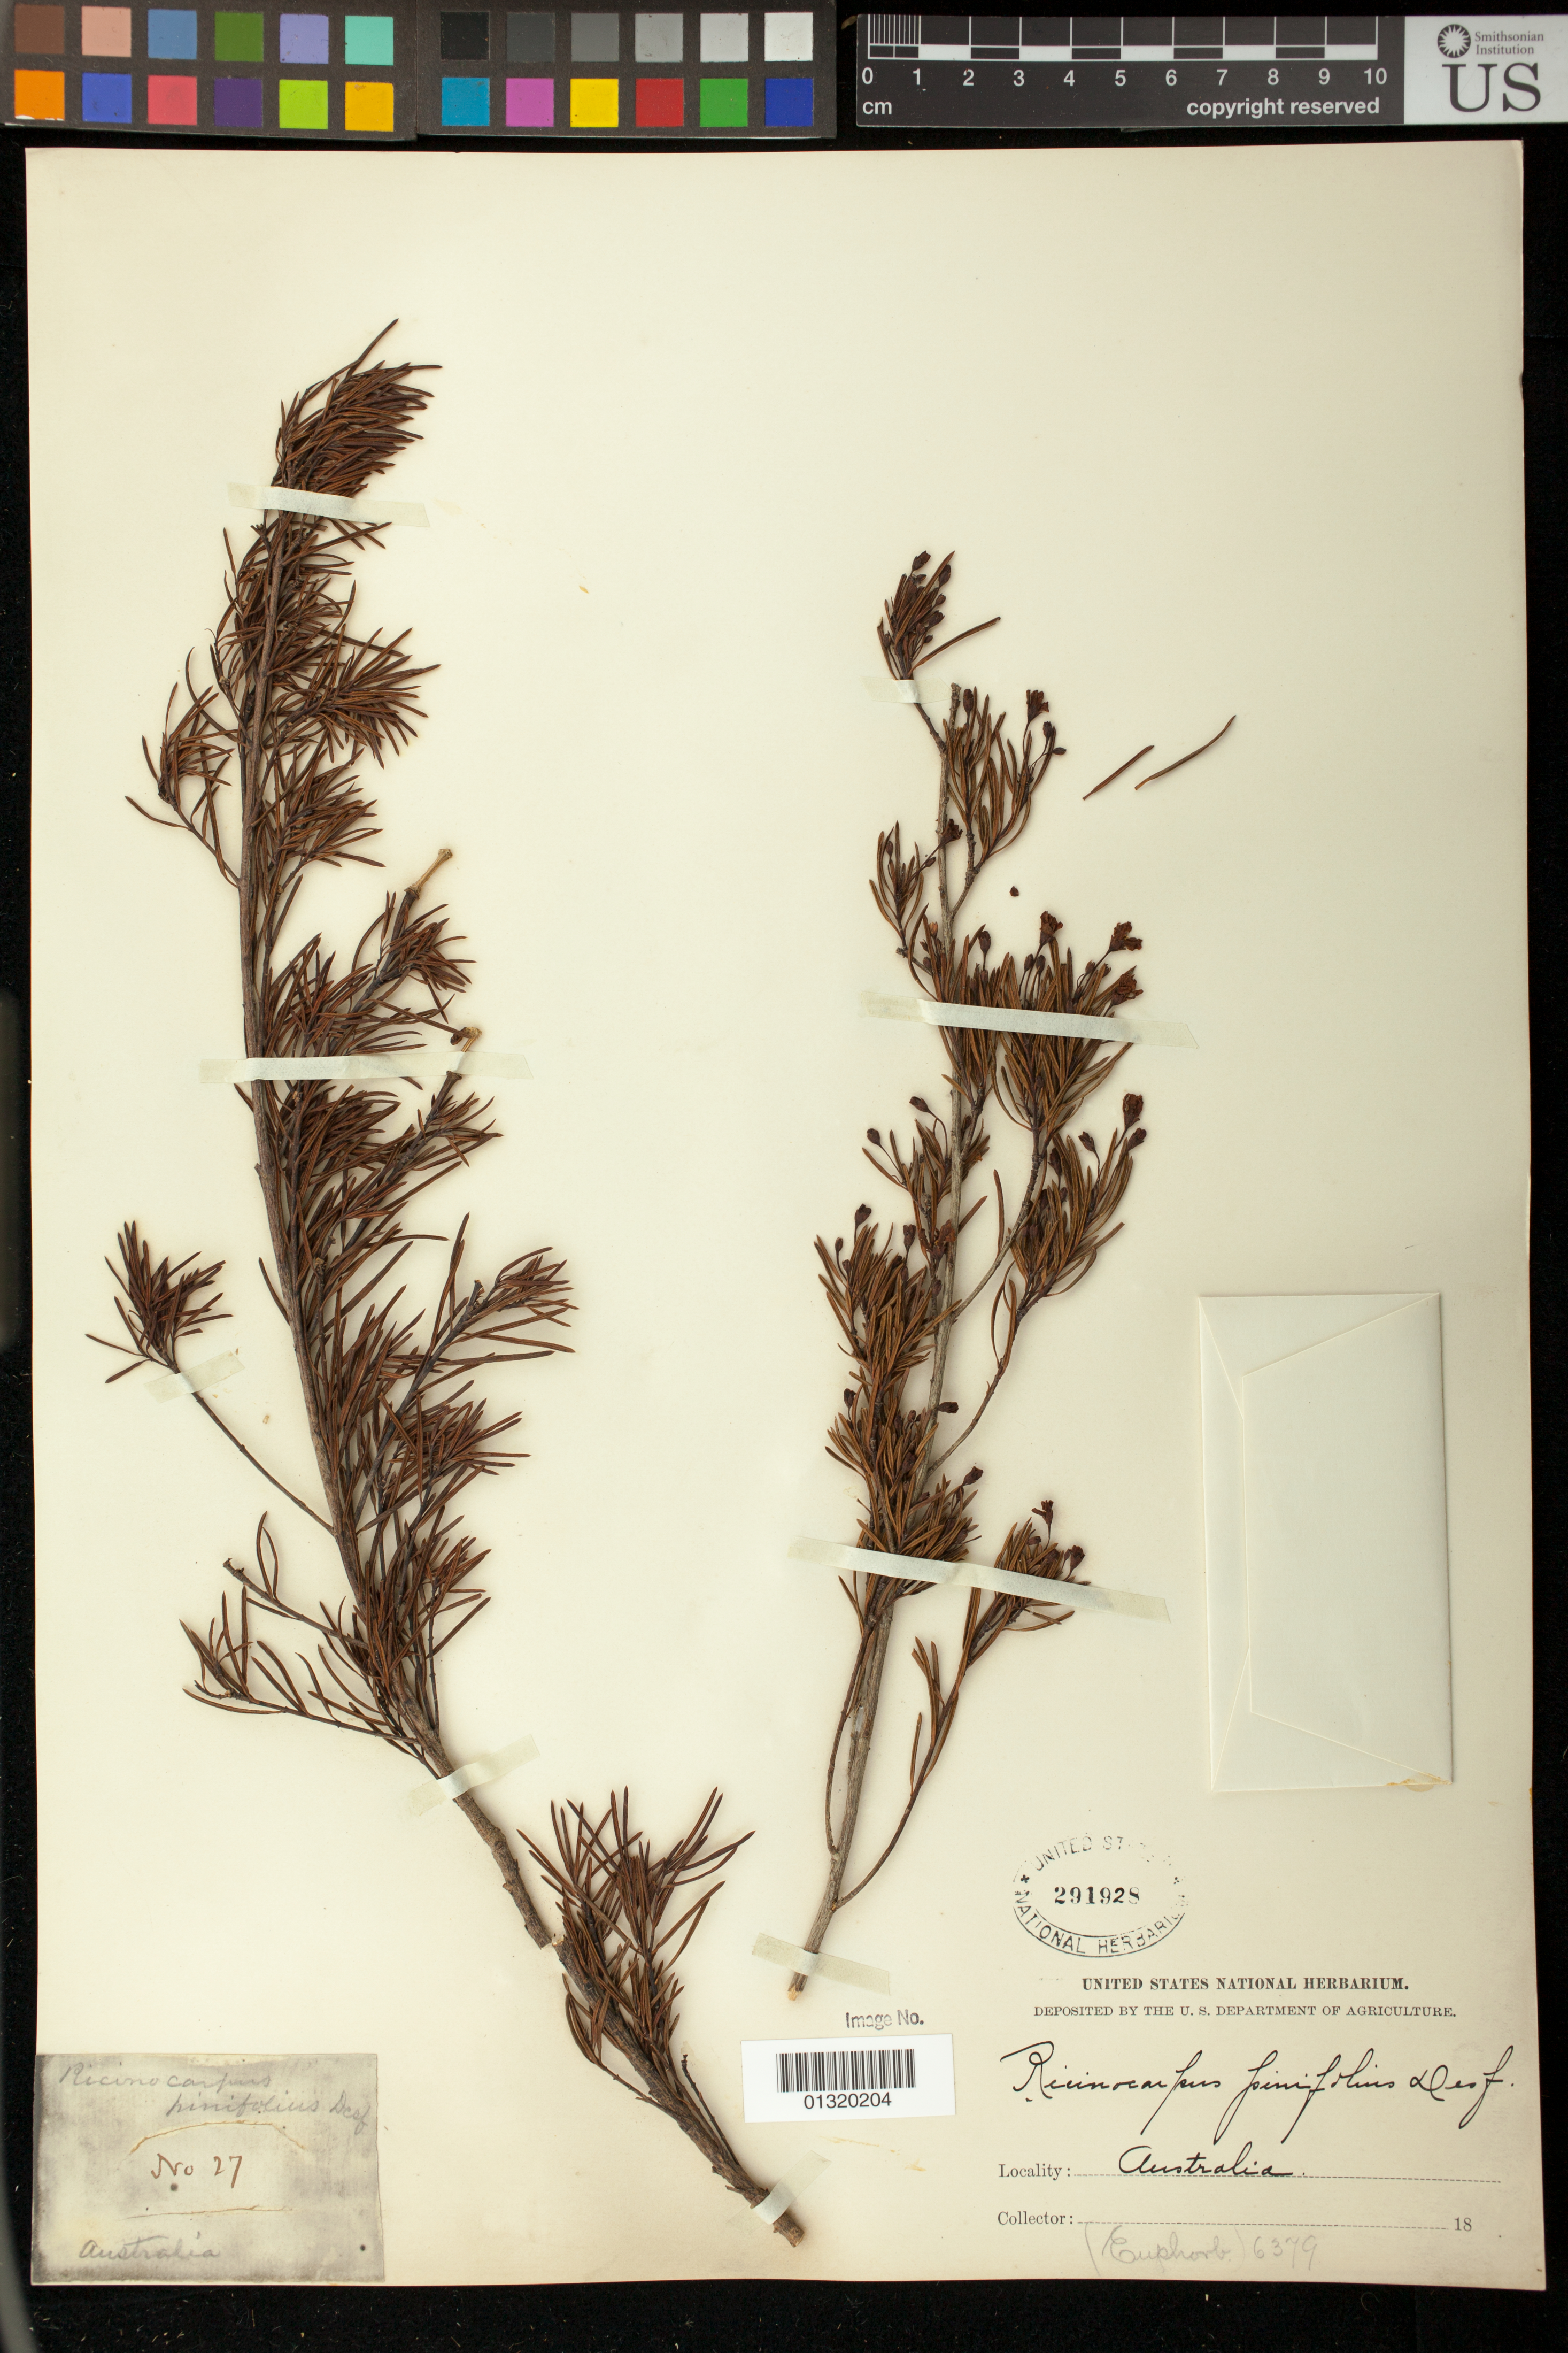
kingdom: Plantae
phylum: Tracheophyta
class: Magnoliopsida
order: Malpighiales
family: Euphorbiaceae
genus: Ricinocarpos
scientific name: Ricinocarpos pinifolius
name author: Desf.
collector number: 27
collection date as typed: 18--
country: Australia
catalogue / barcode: US 291928